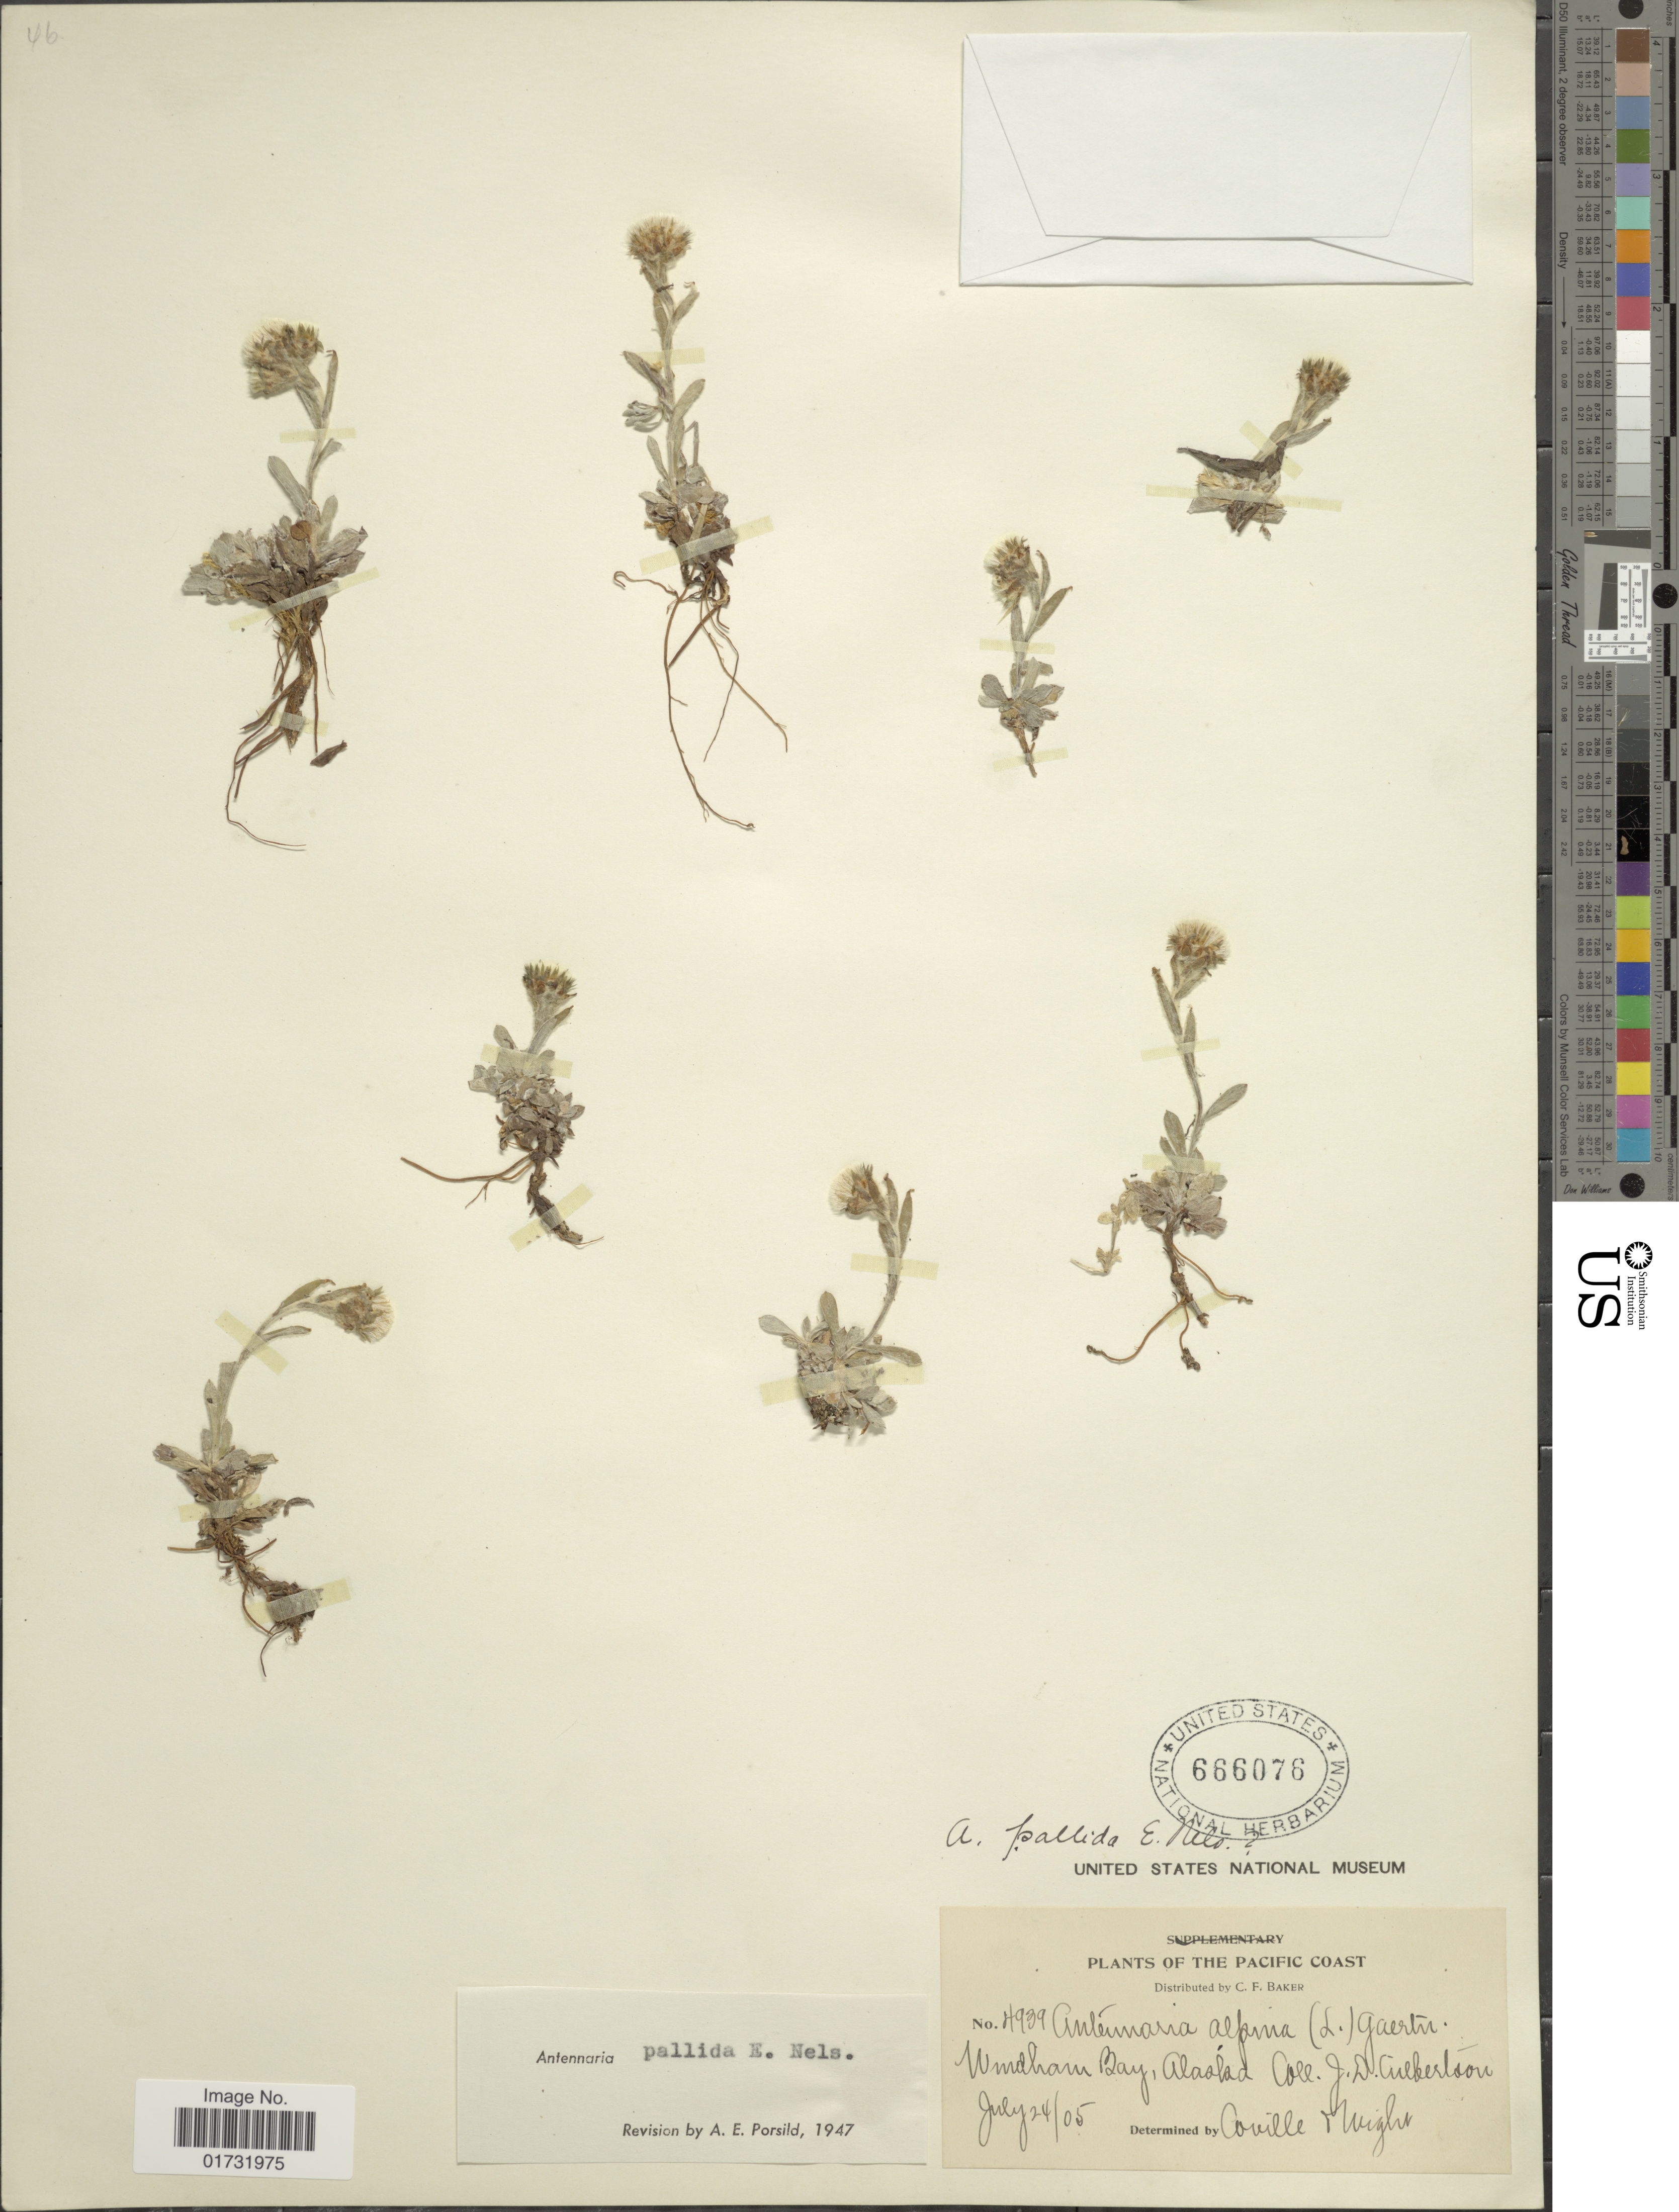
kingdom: Plantae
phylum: Tracheophyta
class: Magnoliopsida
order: Asterales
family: Asteraceae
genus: Antennaria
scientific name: Antennaria pallida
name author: E.E. Nelson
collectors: J. Culbertson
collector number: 4939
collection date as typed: Transcribed d/m/y: 24/7/5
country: United States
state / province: Alaska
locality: Pacific Coast. Windham Bay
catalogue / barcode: US 666076